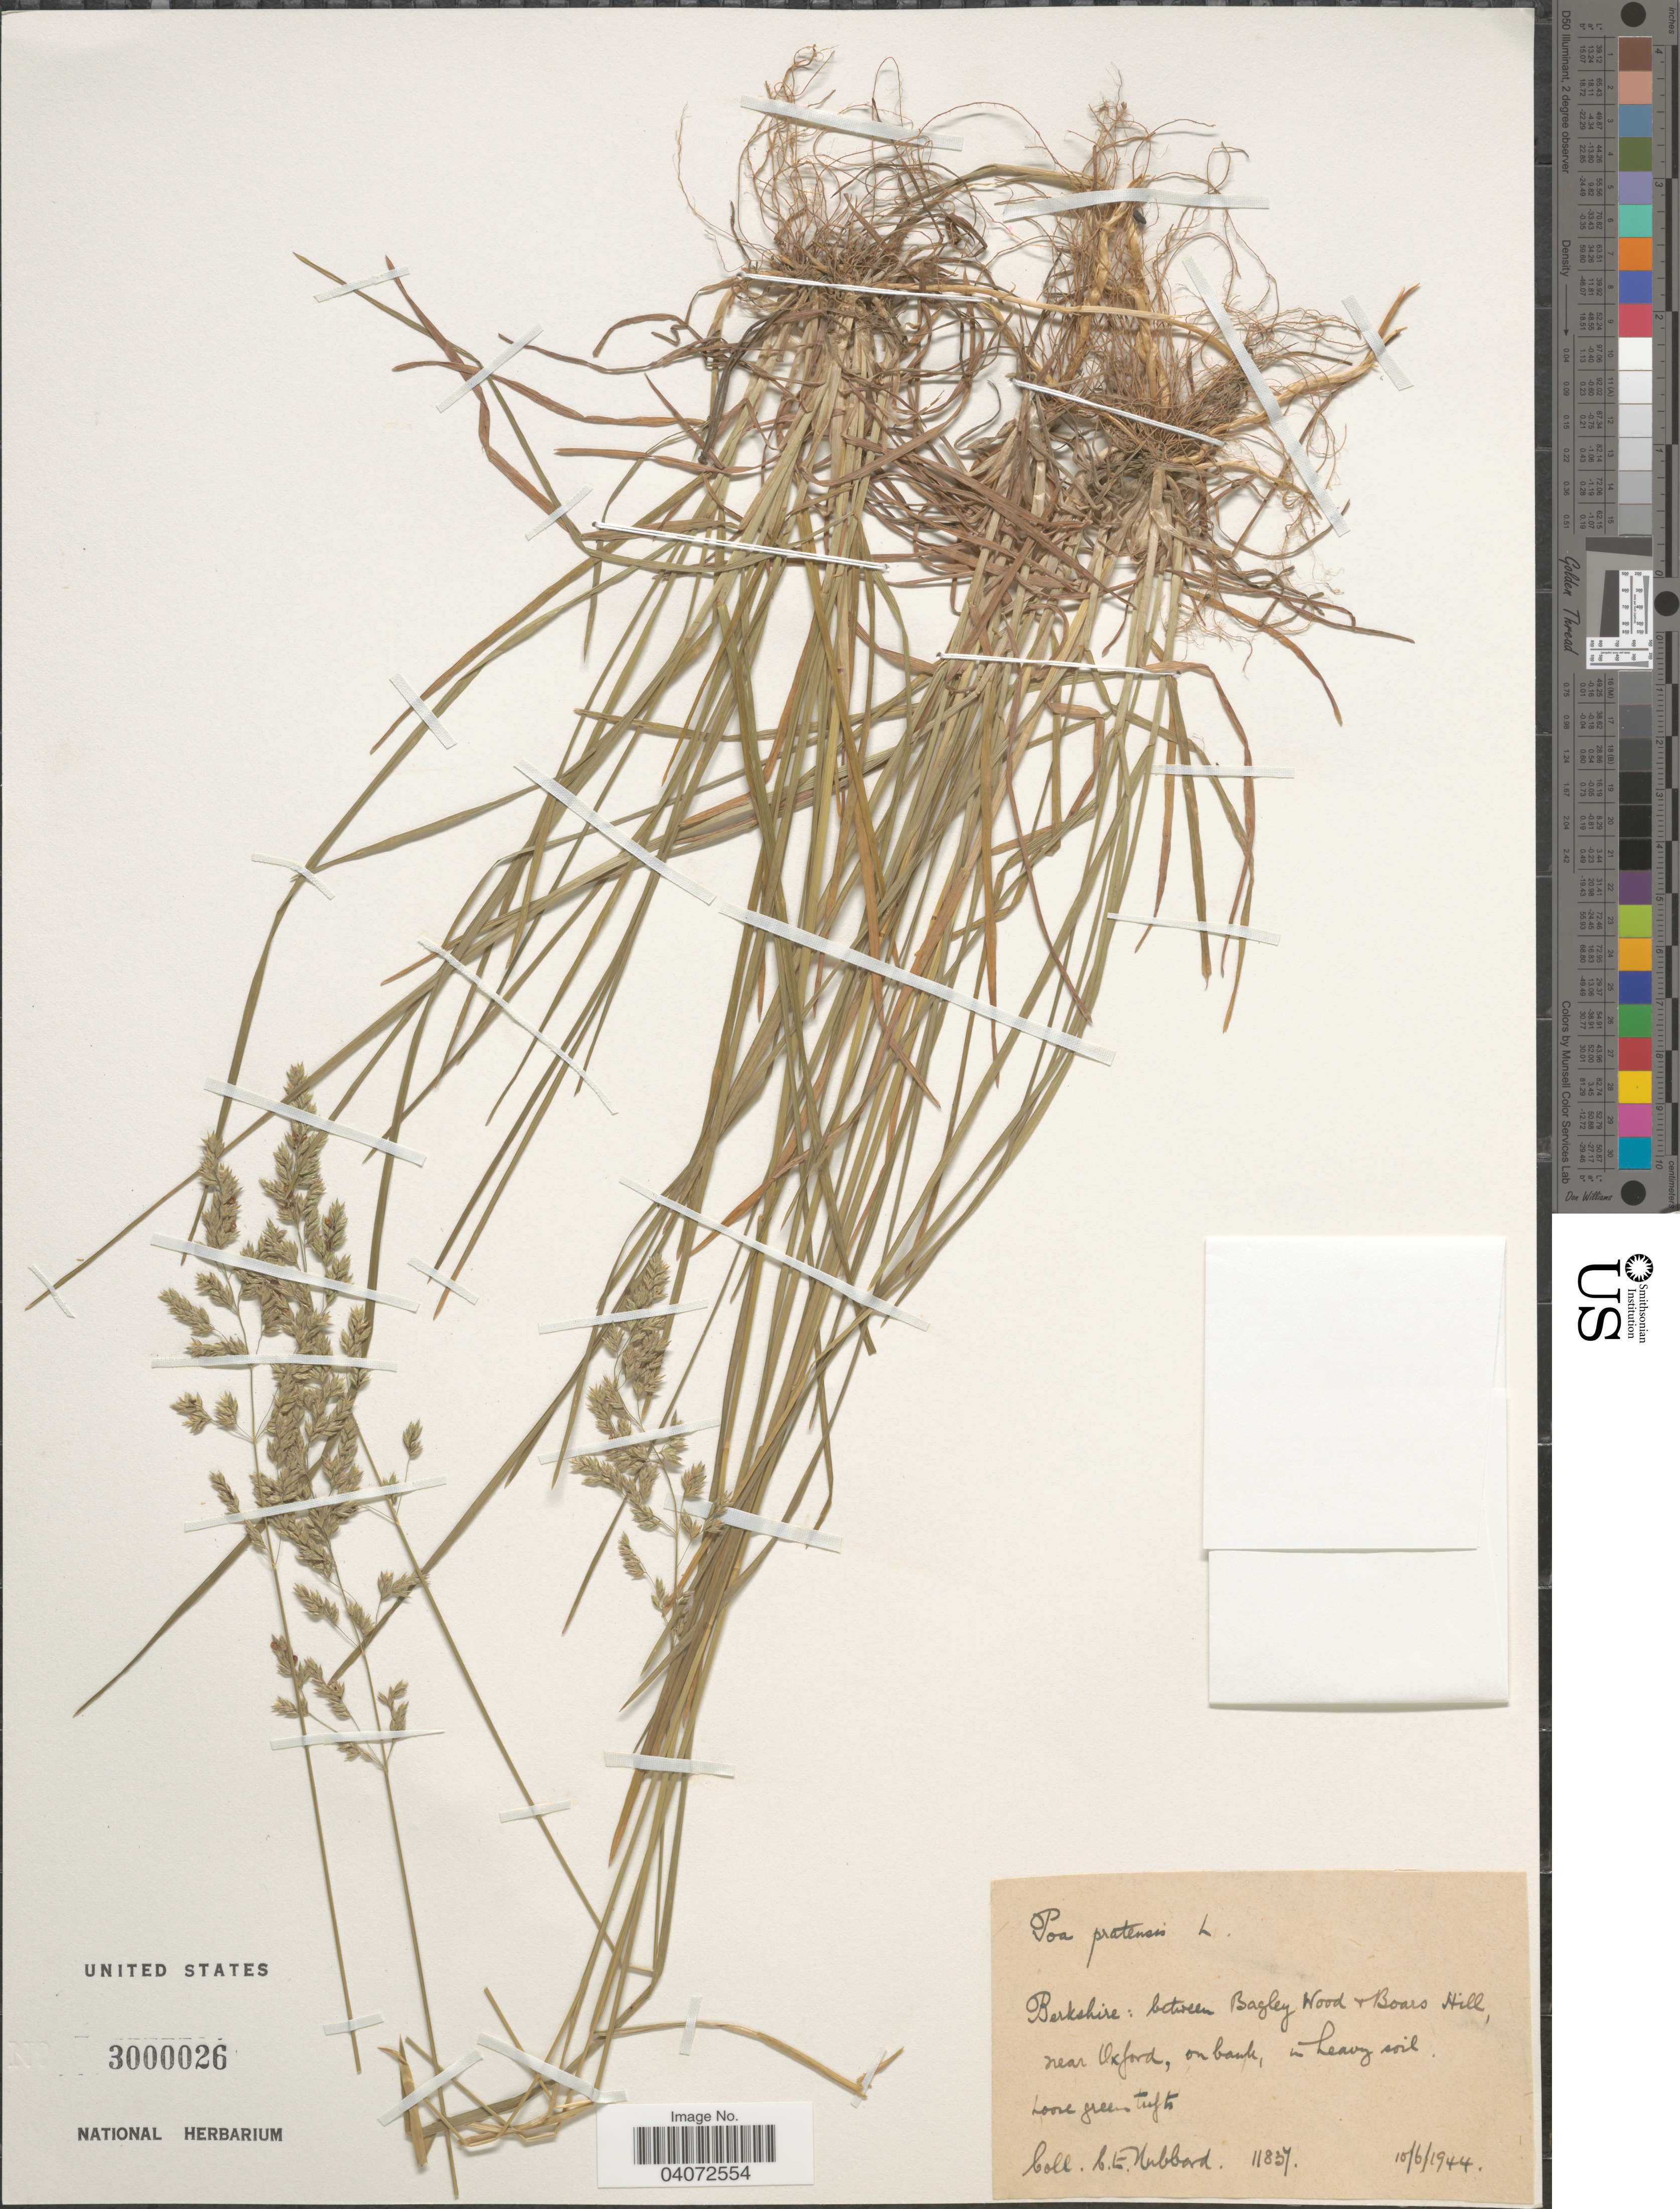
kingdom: Plantae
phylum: Tracheophyta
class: Liliopsida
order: Poales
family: Poaceae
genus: Poa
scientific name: Poa pratensis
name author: L.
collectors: C. E. Hubbard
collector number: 11837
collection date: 1944-06-10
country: United Kingdom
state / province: England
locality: Berkshire: between Bagley Wood + Boars Hill, near Oxford, on bank, in heavy soil.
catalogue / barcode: US 3000026